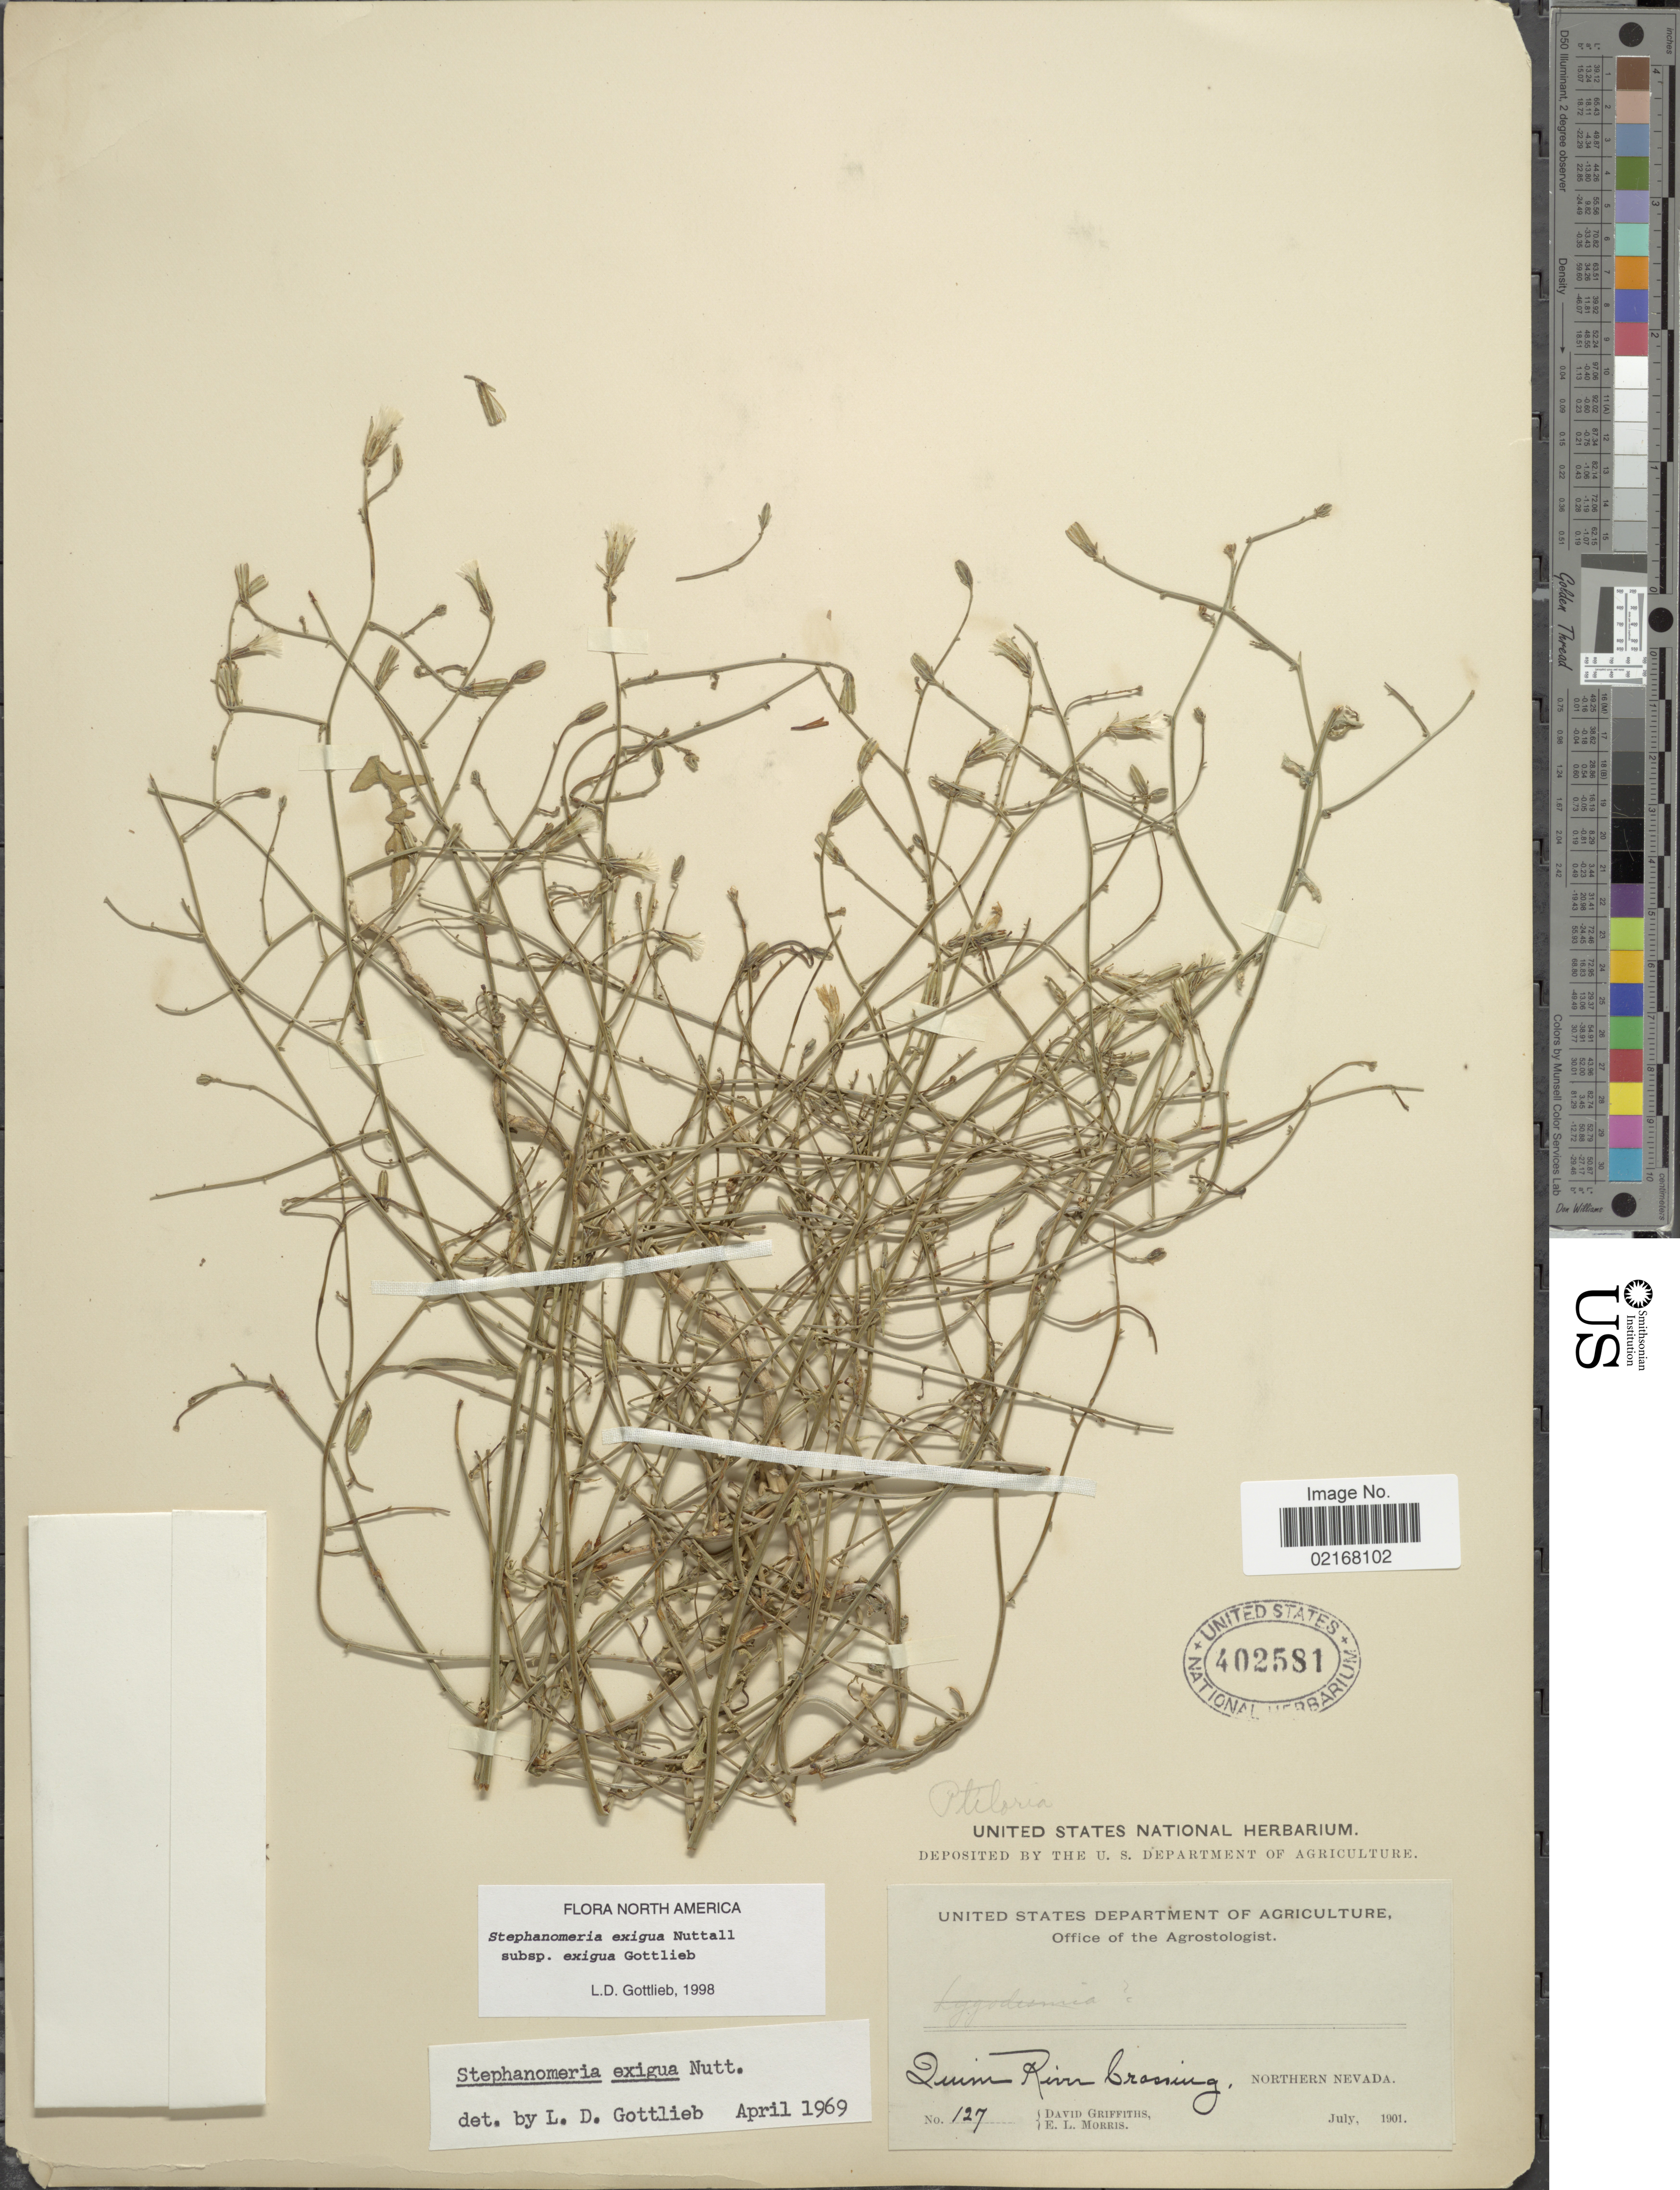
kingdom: Plantae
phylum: Tracheophyta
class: Magnoliopsida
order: Asterales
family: Asteraceae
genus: Stephanomeria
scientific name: Stephanomeria exigua subsp. exigua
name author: Nutt.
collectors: D. Griffiths & E. Morris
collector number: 127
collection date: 1901-07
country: United States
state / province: Nevada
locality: Quim River Crossing, Northern Nevada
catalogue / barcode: US 402581